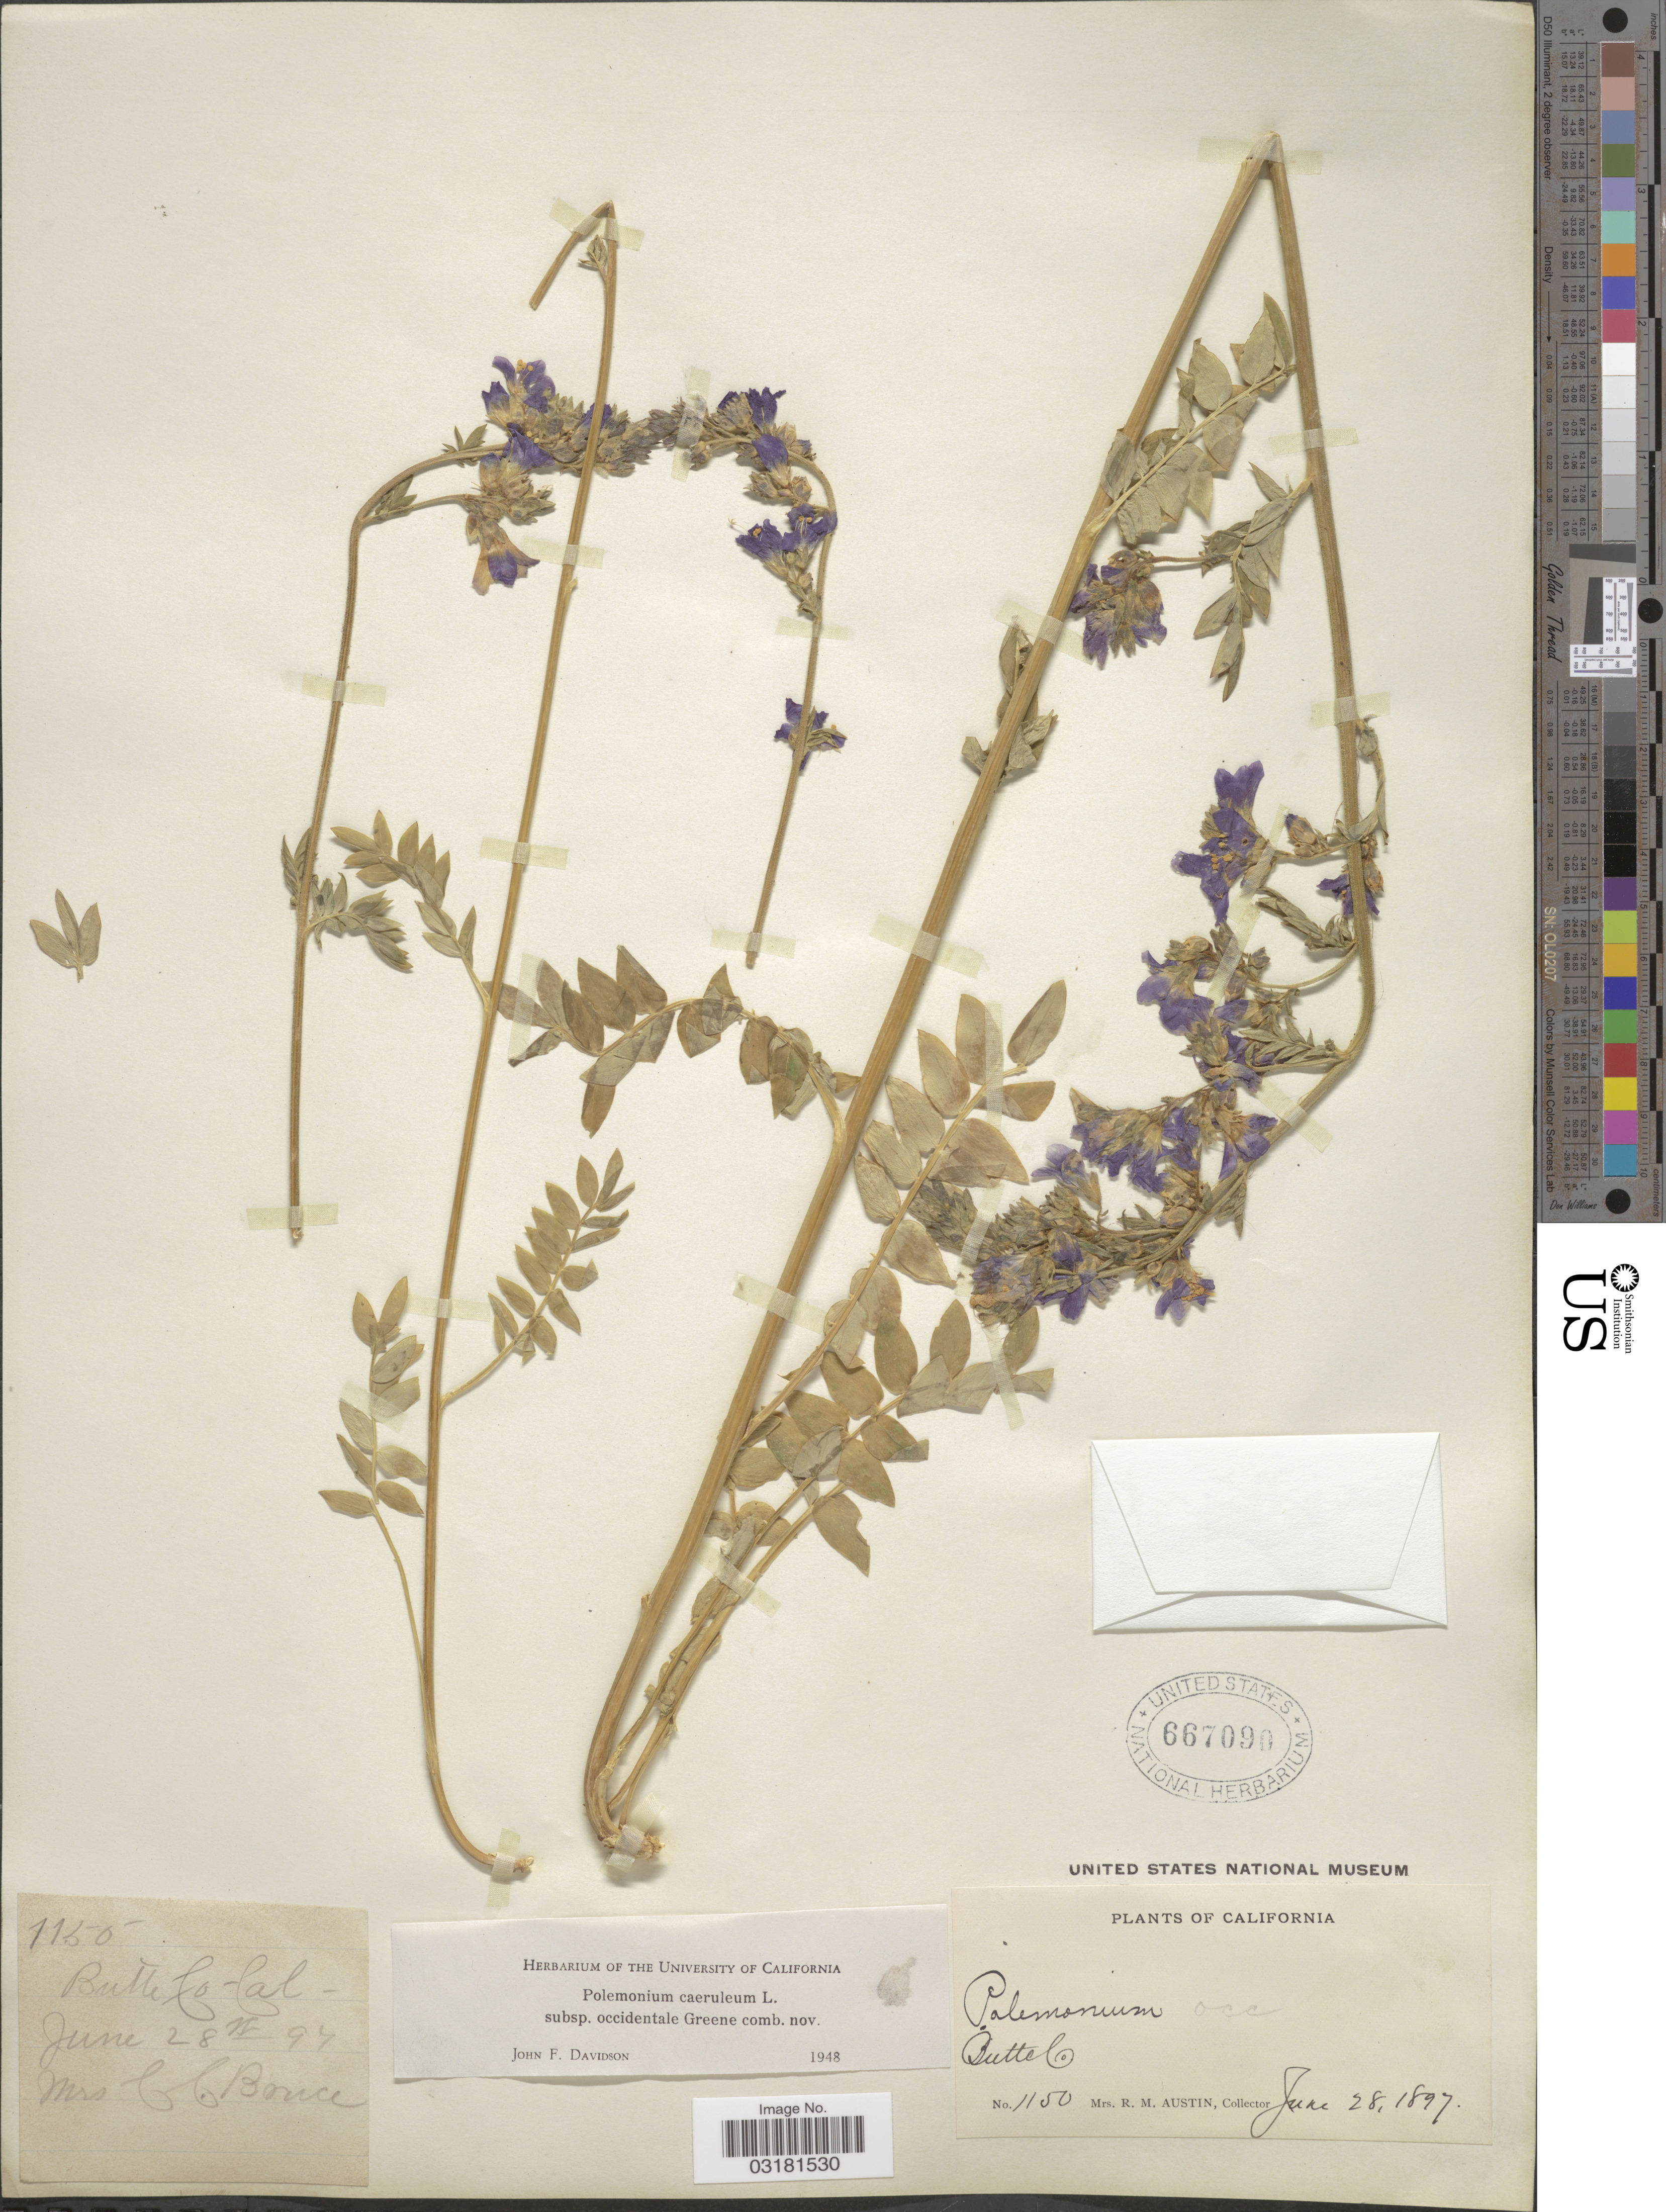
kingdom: Plantae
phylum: Tracheophyta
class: Magnoliopsida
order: Ericales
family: Polemoniaceae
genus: Polemonium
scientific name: Polemonium occidentale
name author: Greene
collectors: R. Austin & C. Bruce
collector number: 1150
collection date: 1897-06-28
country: United States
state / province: California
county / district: Butte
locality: Butte Co.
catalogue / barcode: US 667090